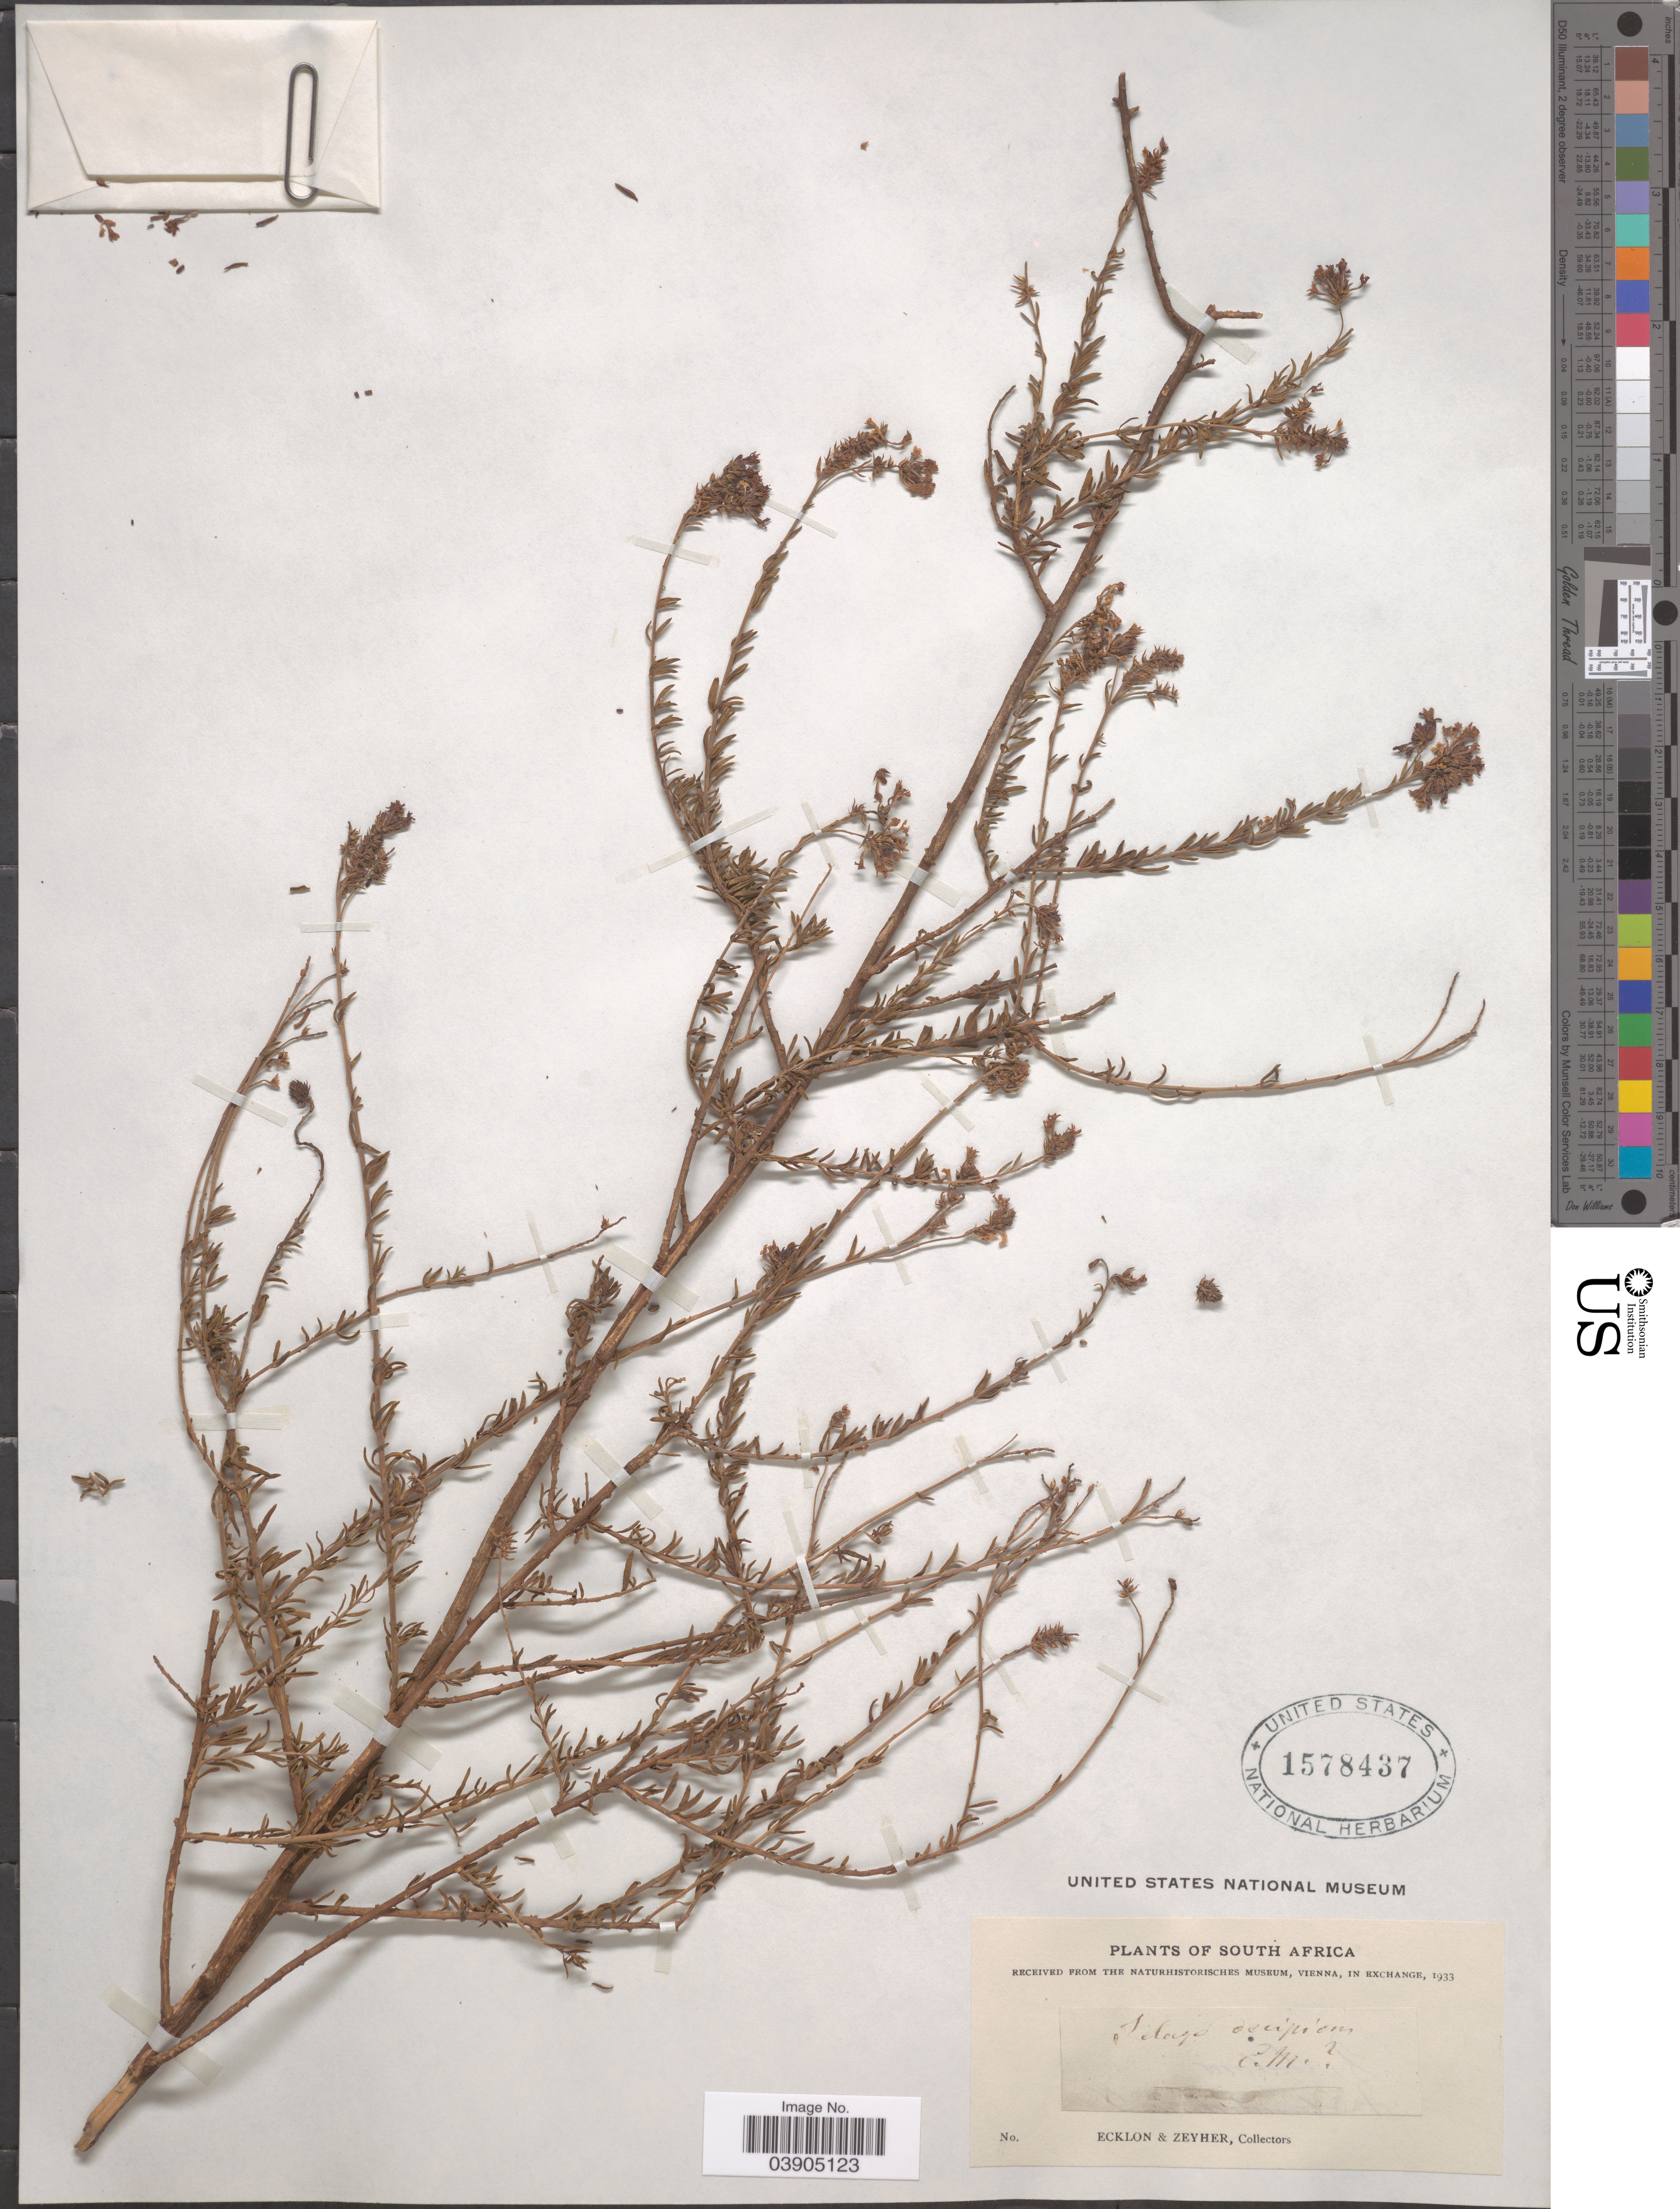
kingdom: Plantae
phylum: Tracheophyta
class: Magnoliopsida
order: Lamiales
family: Scrophulariaceae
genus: Selago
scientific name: Selago decipiens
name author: E. Mey.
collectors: -. Ecklon & -. Zeyher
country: South Africa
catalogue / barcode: US 1578437